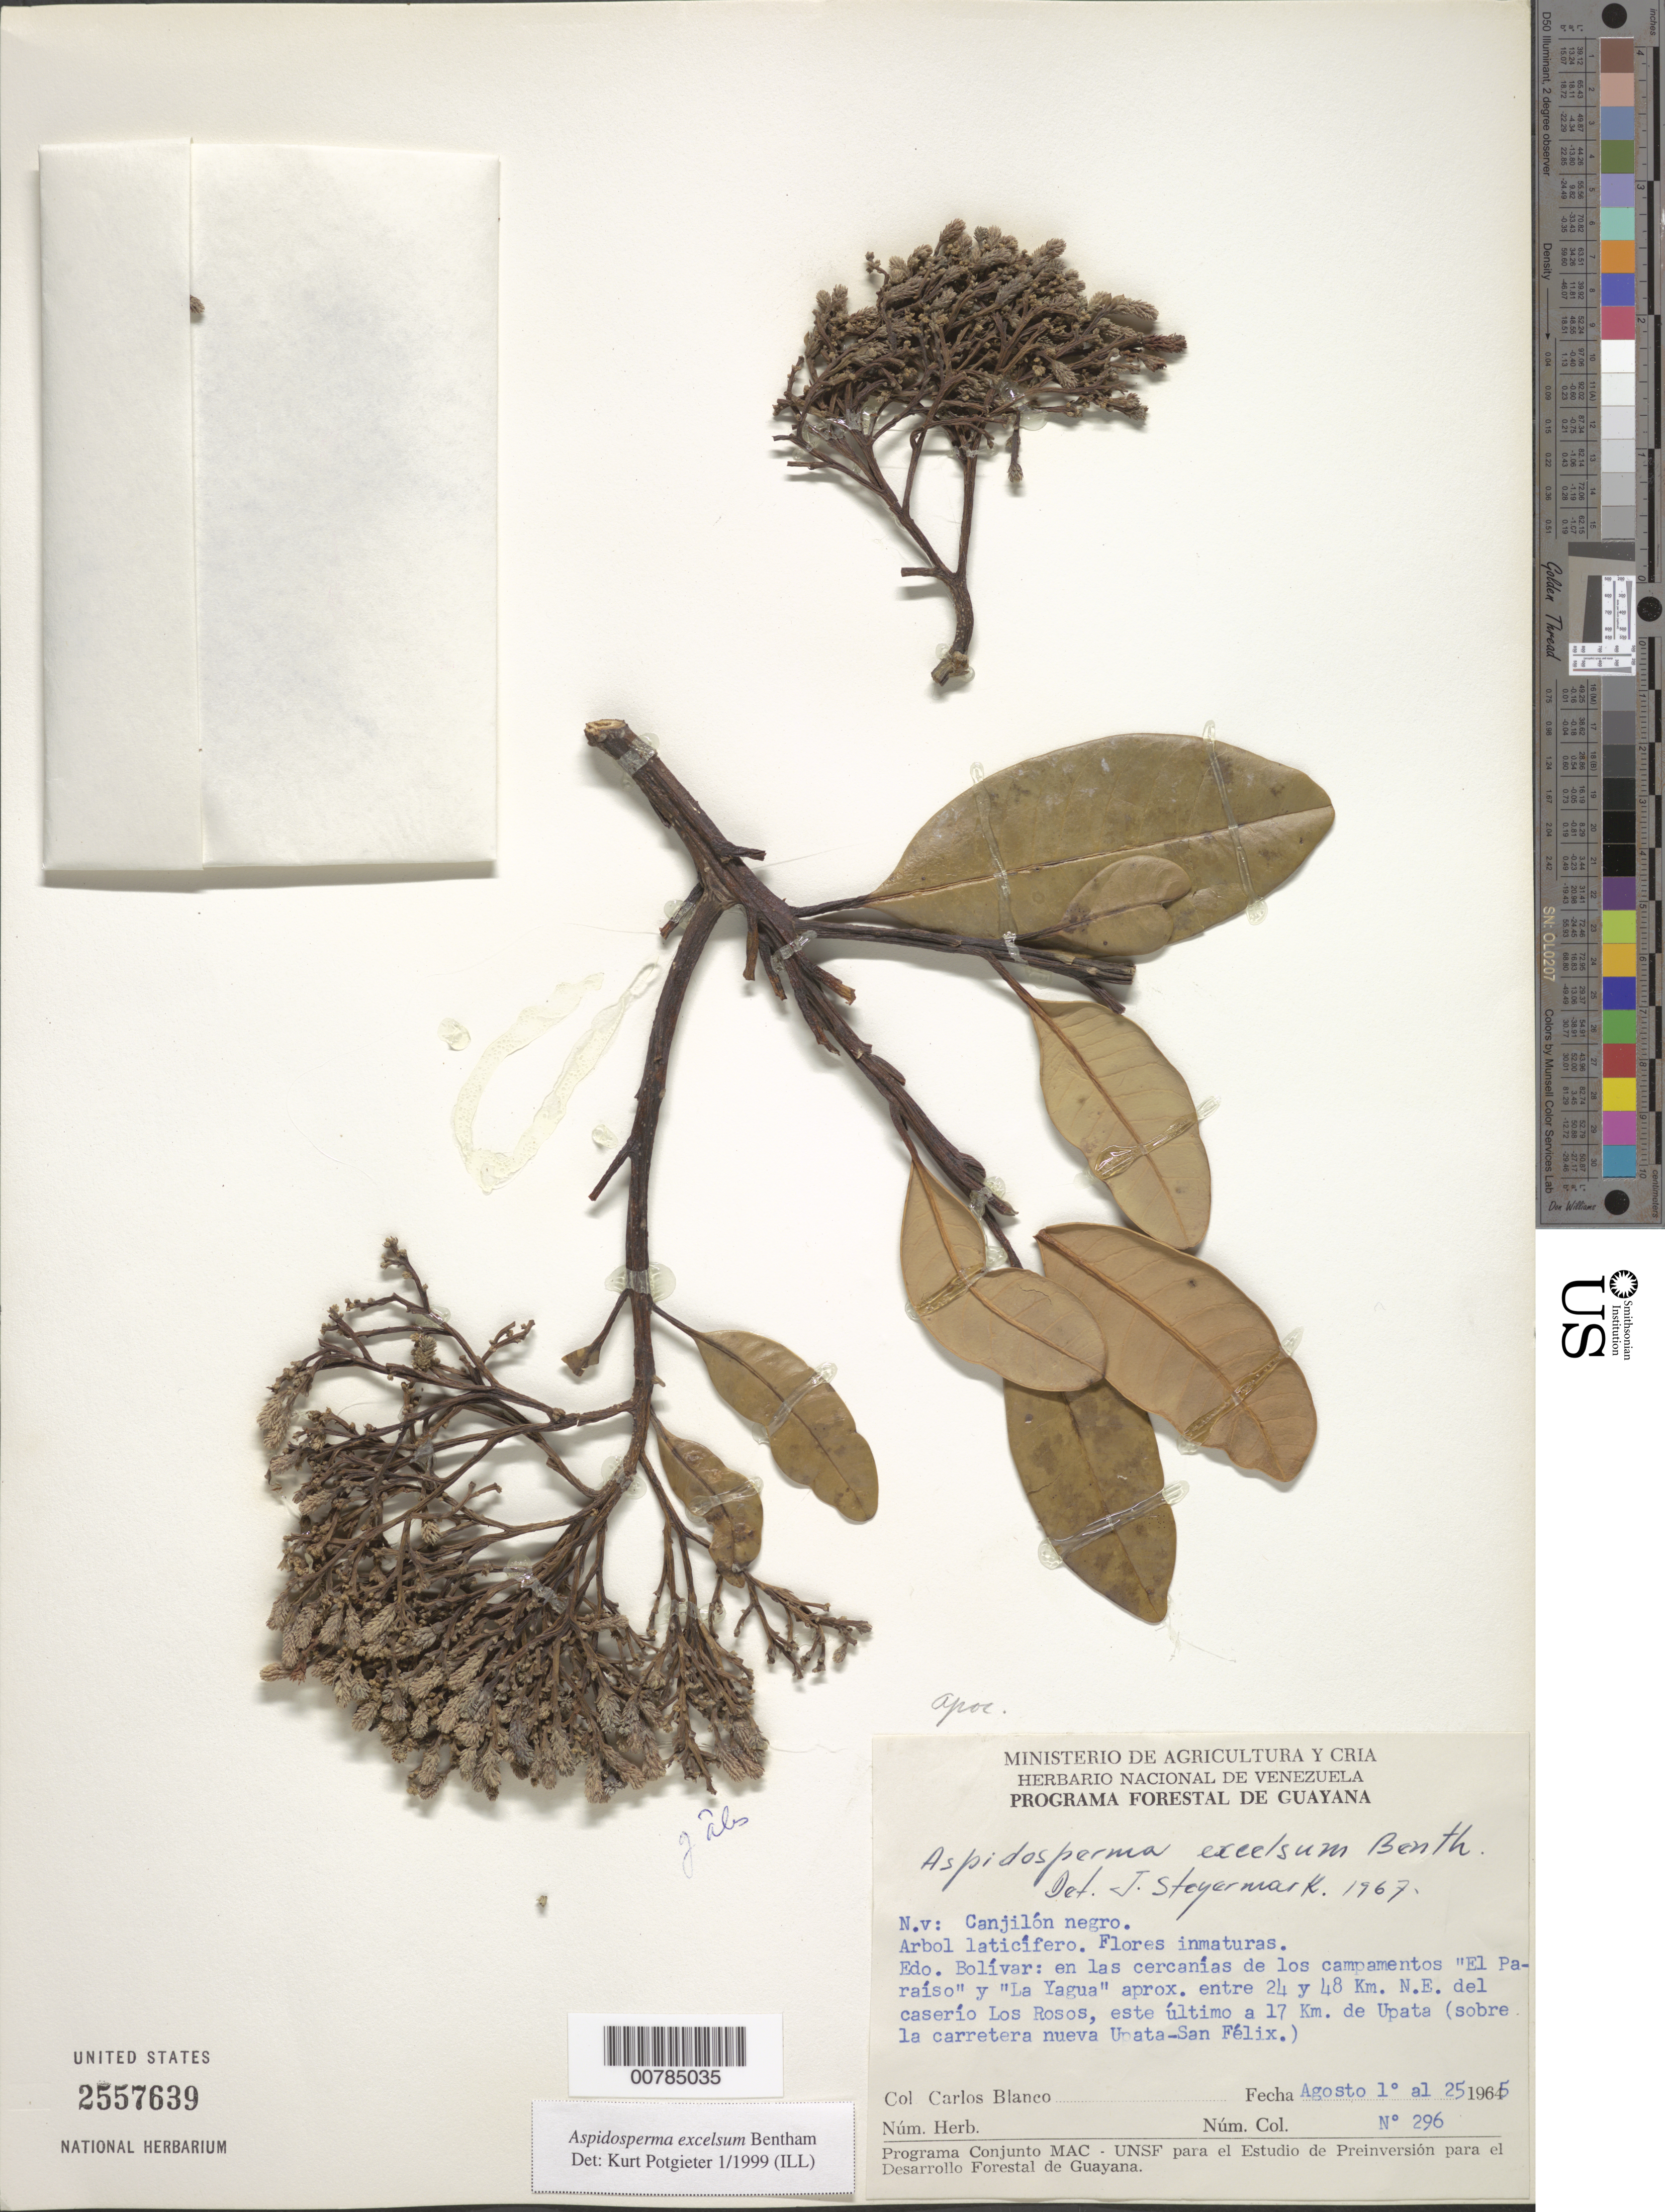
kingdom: Plantae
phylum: Tracheophyta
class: Magnoliopsida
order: Gentianales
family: Apocynaceae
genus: Aspidosperma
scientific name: Aspidosperma excelsum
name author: Benth.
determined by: Potgieter, K.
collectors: C. A. Blanco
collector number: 296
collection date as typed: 1-Aug-65 to 25-Aug-65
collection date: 1965-08-01/1965-08-25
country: Venezuela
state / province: Bolívar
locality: Campamentos "El Paraiso" y "La Yagua", 24-48 km NE del caserío Los Rosos, 17 km E de Upata (sobre la carretera nueva Upata-San Felix)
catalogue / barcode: US 2557639